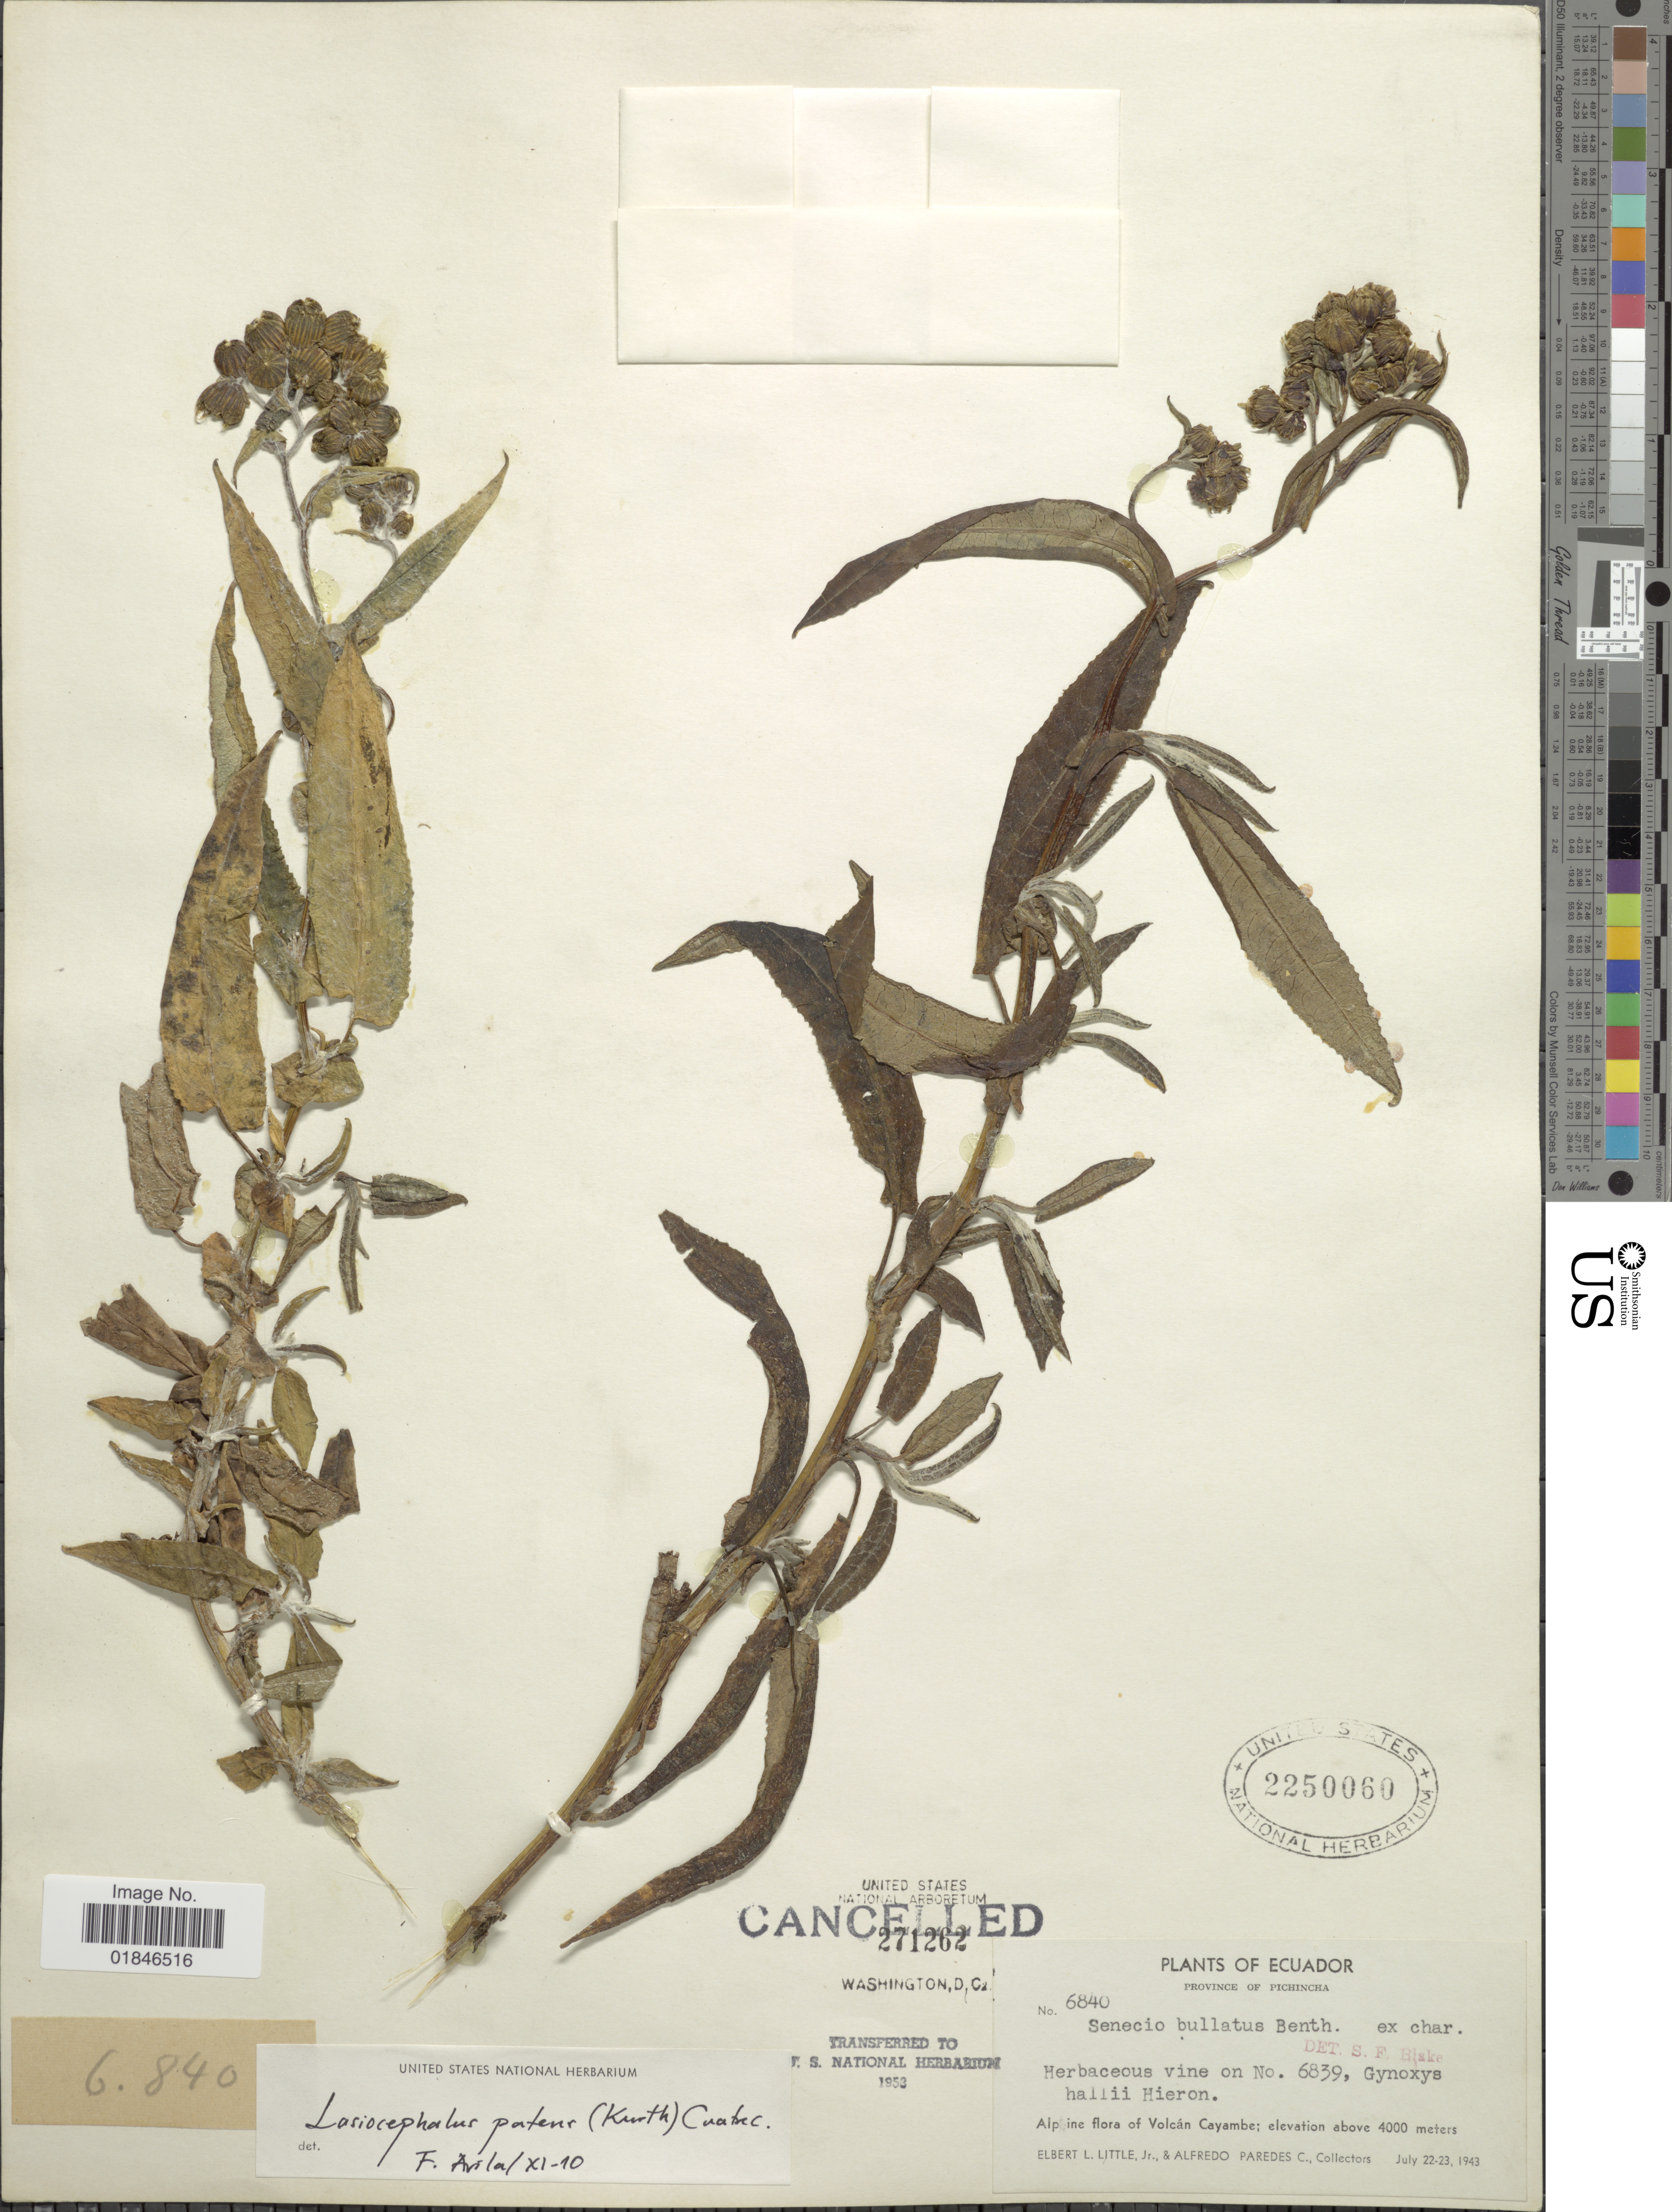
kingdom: Plantae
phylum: Tracheophyta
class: Magnoliopsida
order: Asterales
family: Asteraceae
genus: Senecio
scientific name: Senecio subinvolucratus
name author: Cuatrec.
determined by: Salomon, Luciana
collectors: E. L. Little & A. Paredes C.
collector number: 6840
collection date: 1943-07-22/1943-07-23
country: Ecuador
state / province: Pichincha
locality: Ecuador, Province of Pichincha. Alpine flora of Volcan Cayambe.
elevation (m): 4000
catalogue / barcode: US 2250060